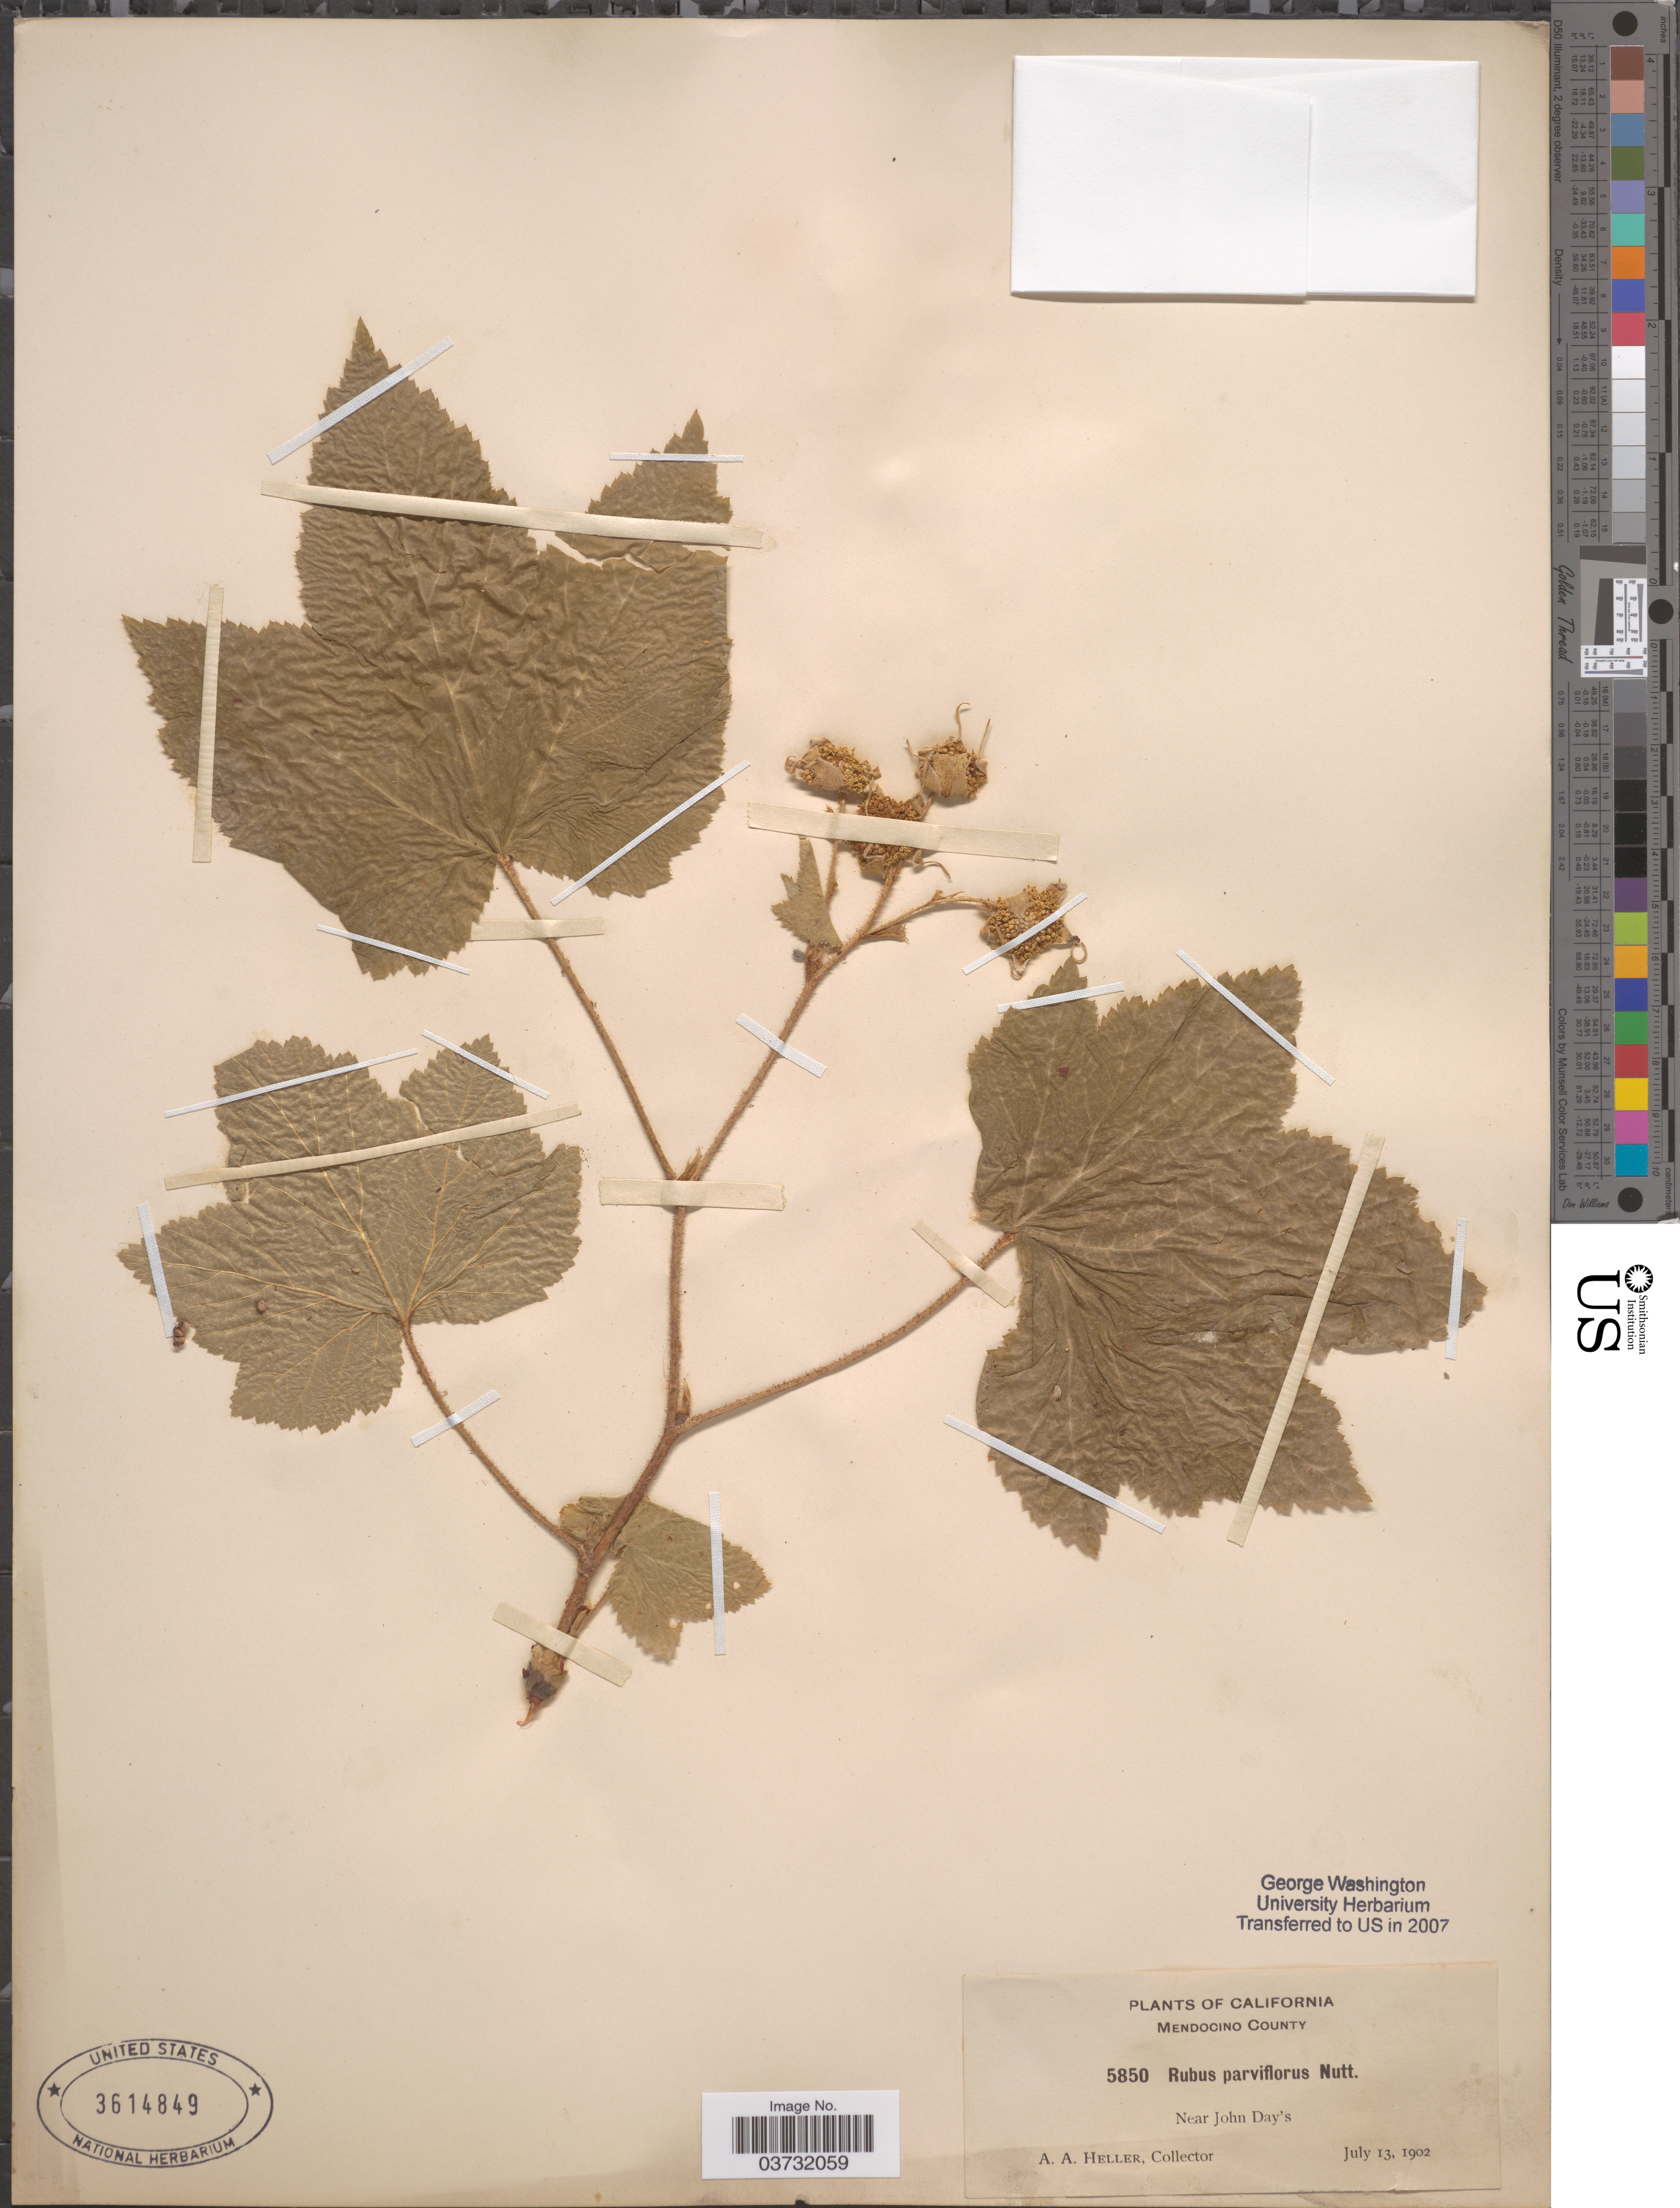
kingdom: Plantae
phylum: Tracheophyta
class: Magnoliopsida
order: Rosales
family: Rosaceae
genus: Rubus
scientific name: Rubus parviflorus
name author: Nutt.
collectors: A. A. Heller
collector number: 5850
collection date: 1902-07-13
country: United States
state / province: California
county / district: Mendocino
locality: Mendocino County. Near John Day's.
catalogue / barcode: US 3614849